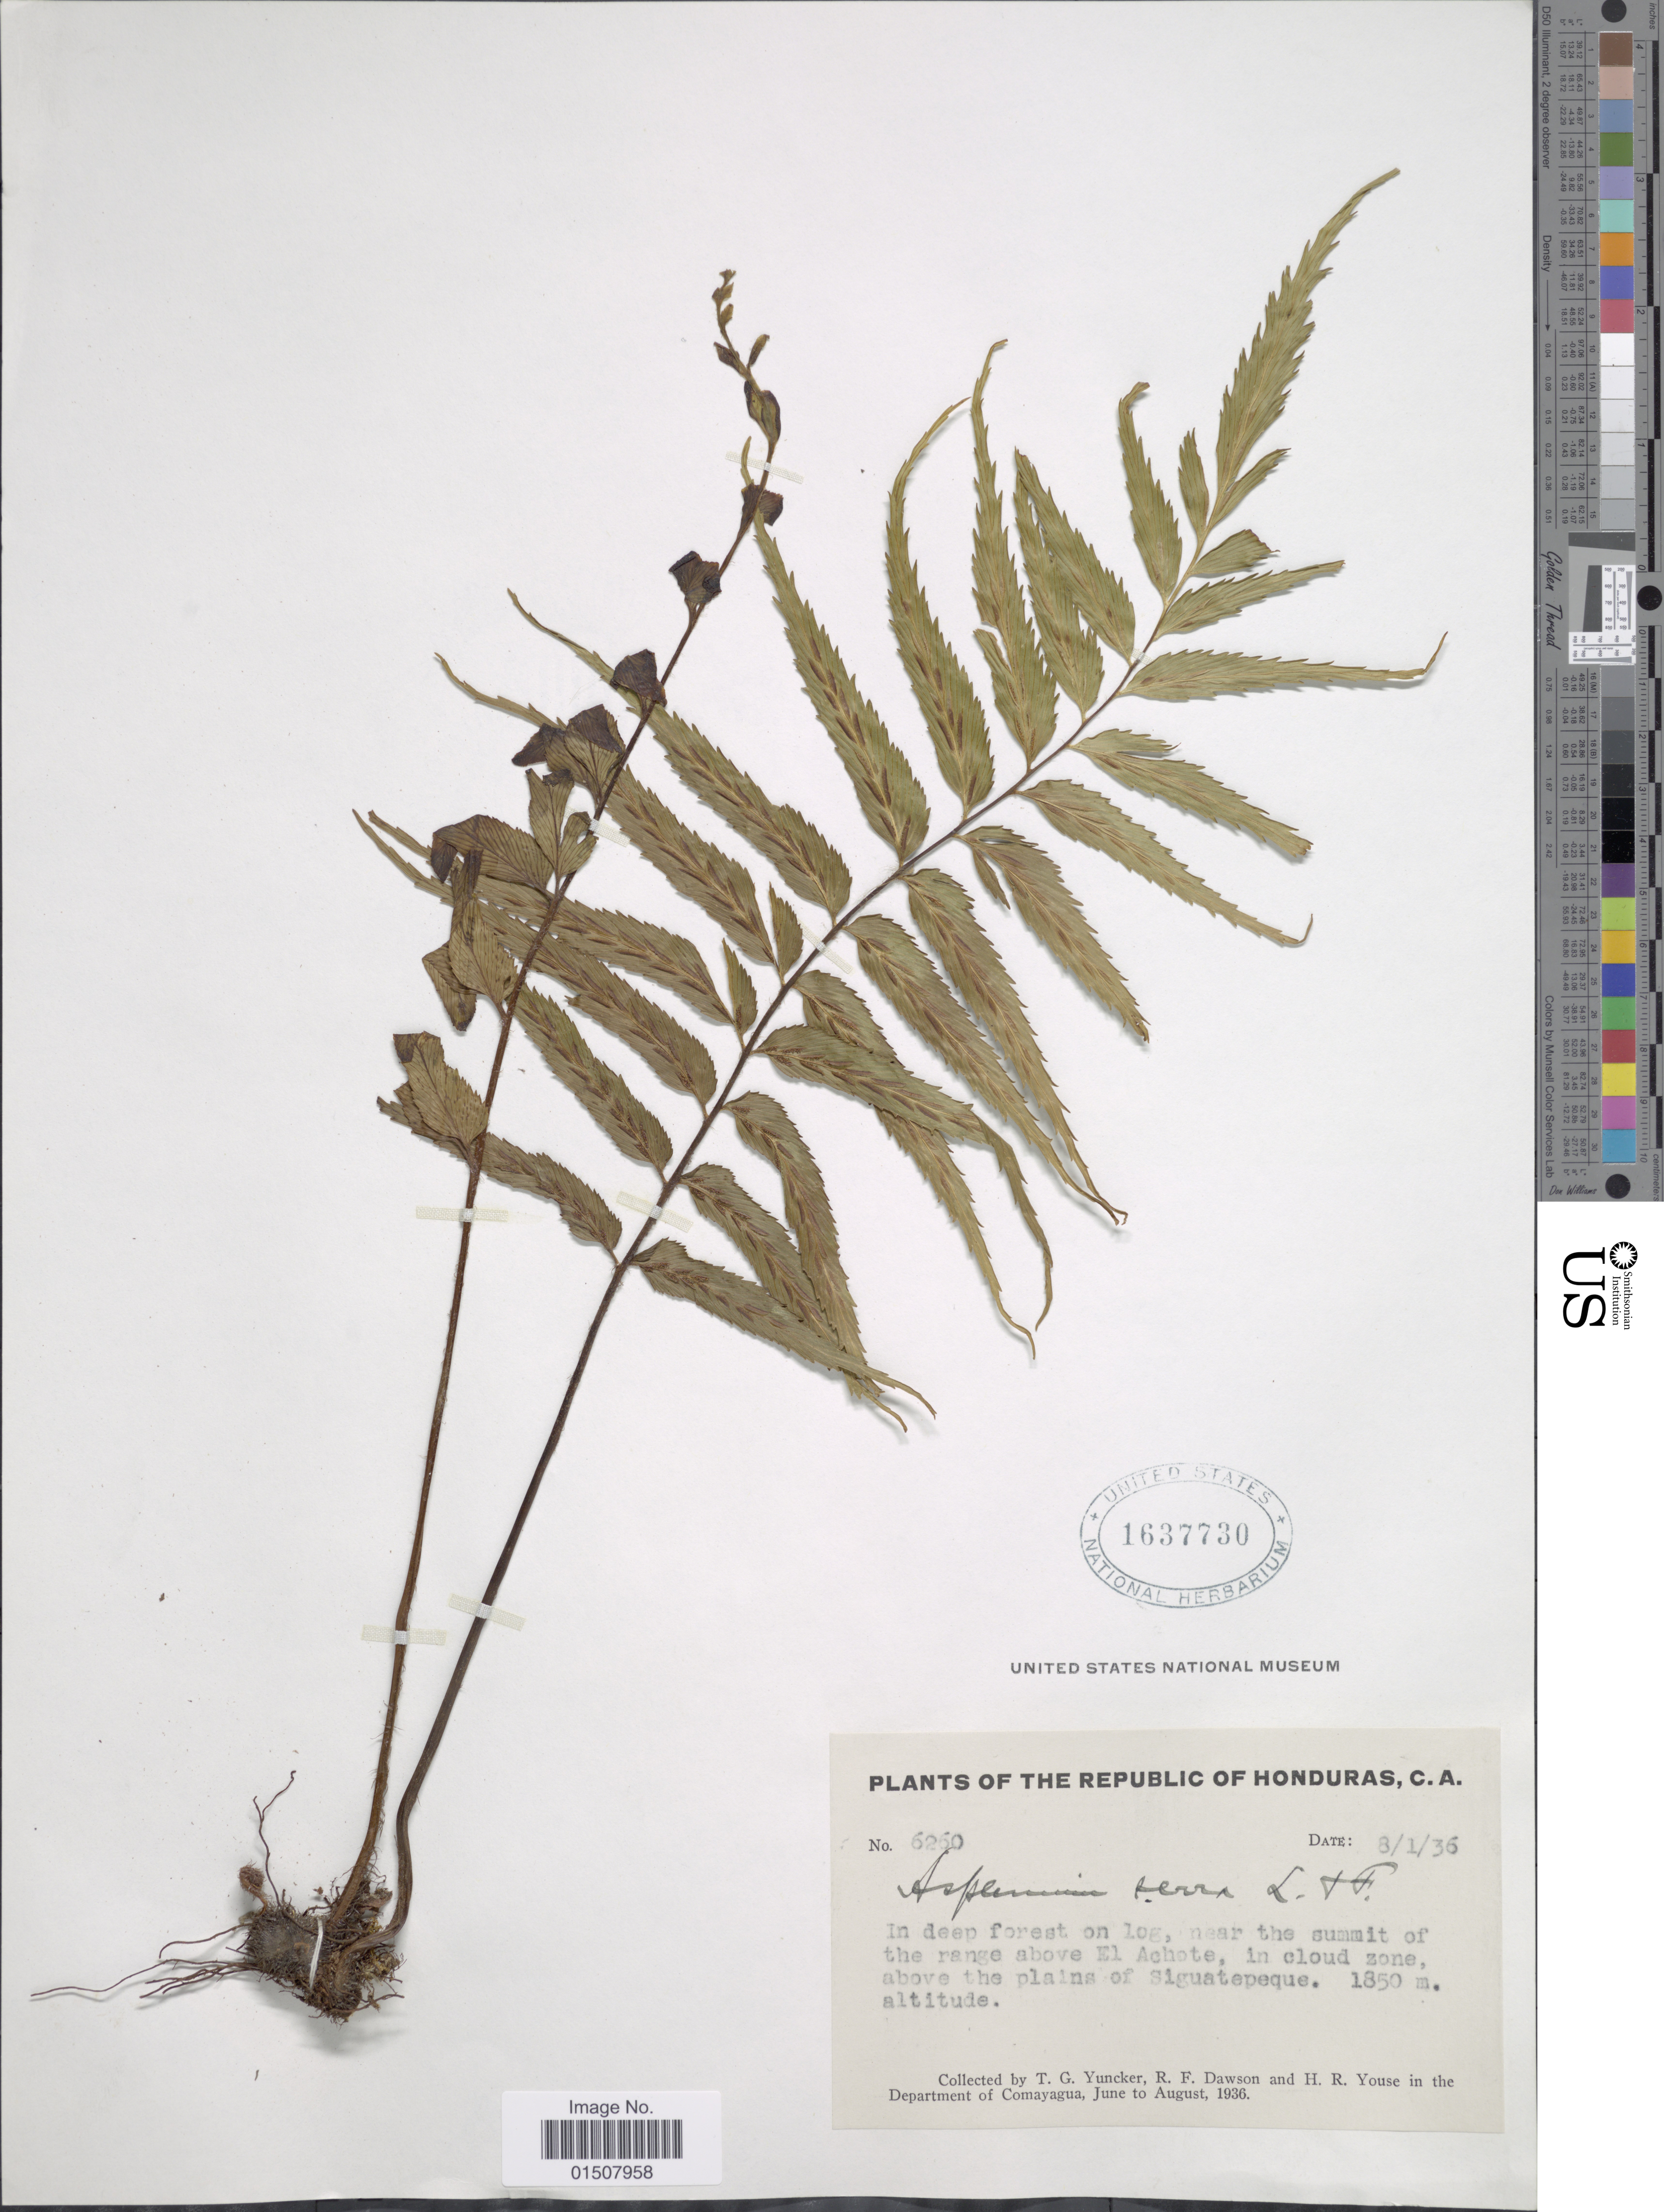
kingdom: Plantae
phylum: Tracheophyta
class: Polypodiopsida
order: Polypodiales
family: Aspleniaceae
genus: Asplenium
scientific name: Asplenium serra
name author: Langsd. & Fisch.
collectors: T. G. Yuncker, R. F. Dawson & H. Youse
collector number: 6260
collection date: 1936-01-08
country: Honduras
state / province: Comayagua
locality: In deep forest on log, near the summit of the range above El Achote, in cloud zone, above the plains of Siguatepque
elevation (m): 1850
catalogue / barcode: US 1637730